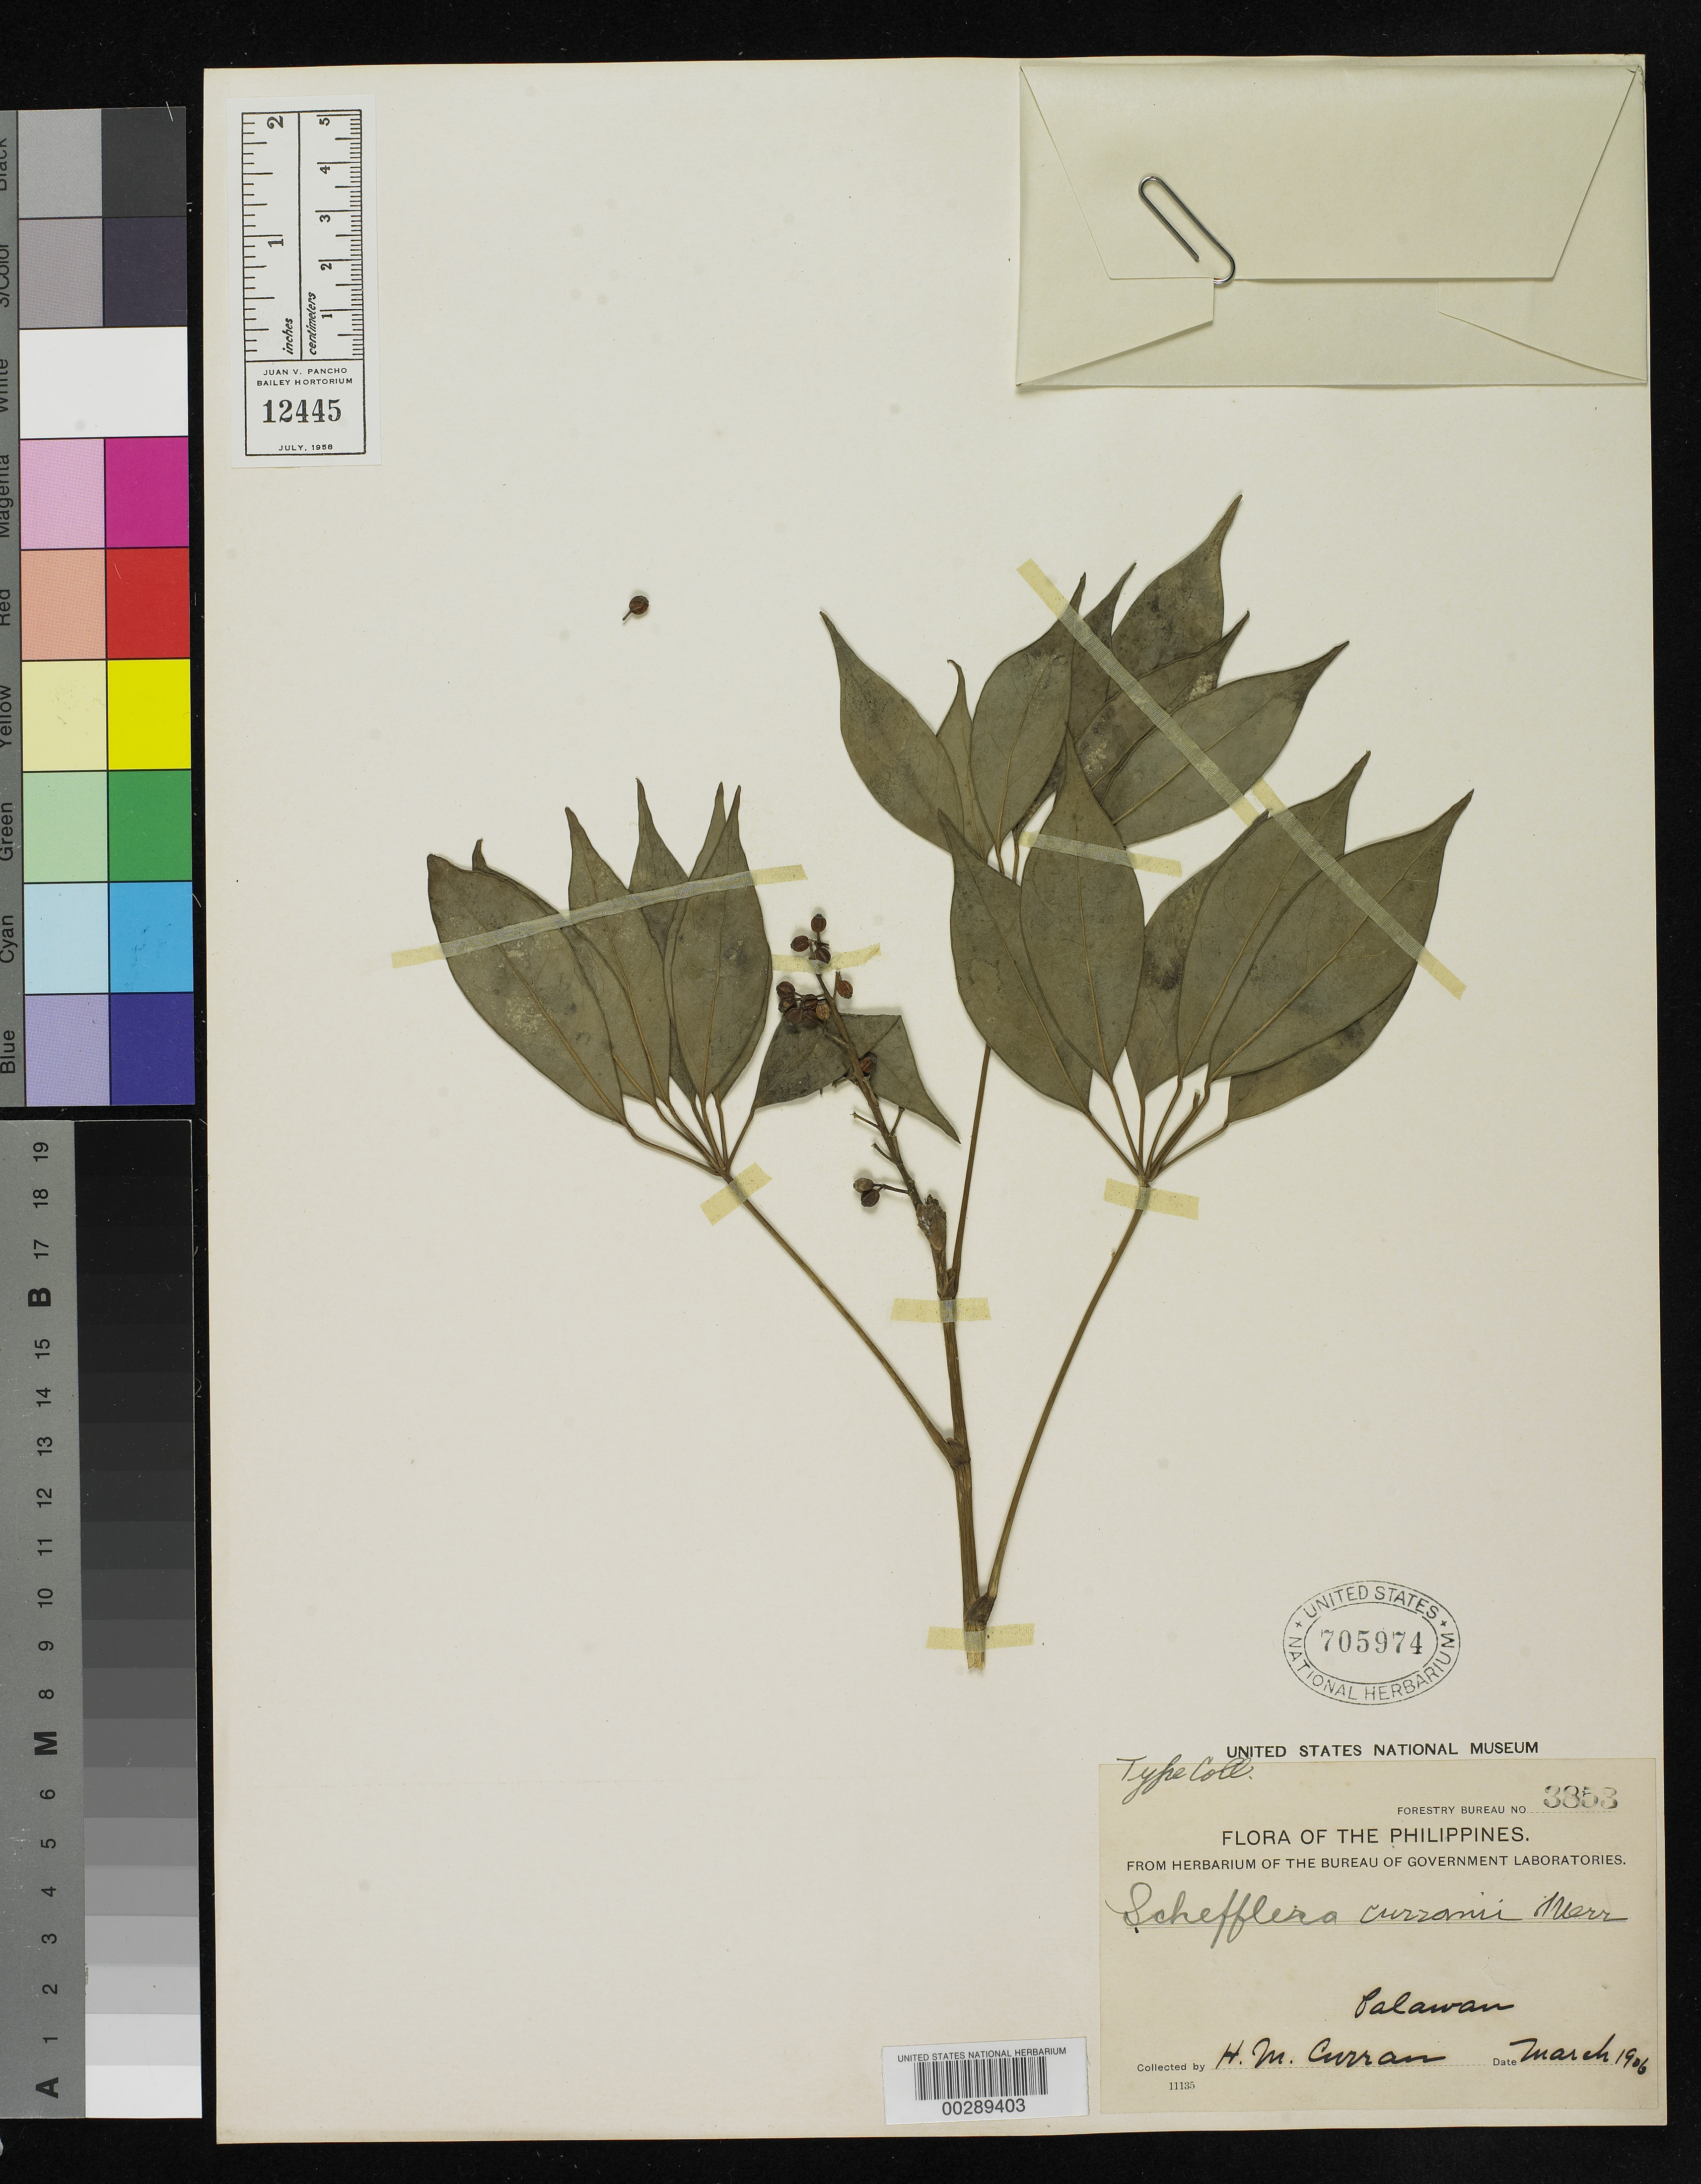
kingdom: Plantae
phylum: Tracheophyta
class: Magnoliopsida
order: Apiales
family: Araliaceae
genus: Schefflera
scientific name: Schefflera curranii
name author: Merr.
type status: Isotype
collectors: H. M. Curran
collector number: For. Bur. 3853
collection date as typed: Mar 1906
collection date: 1906-03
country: Philippines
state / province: Mimaropa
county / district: Palawan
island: Palawan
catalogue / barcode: US 705974